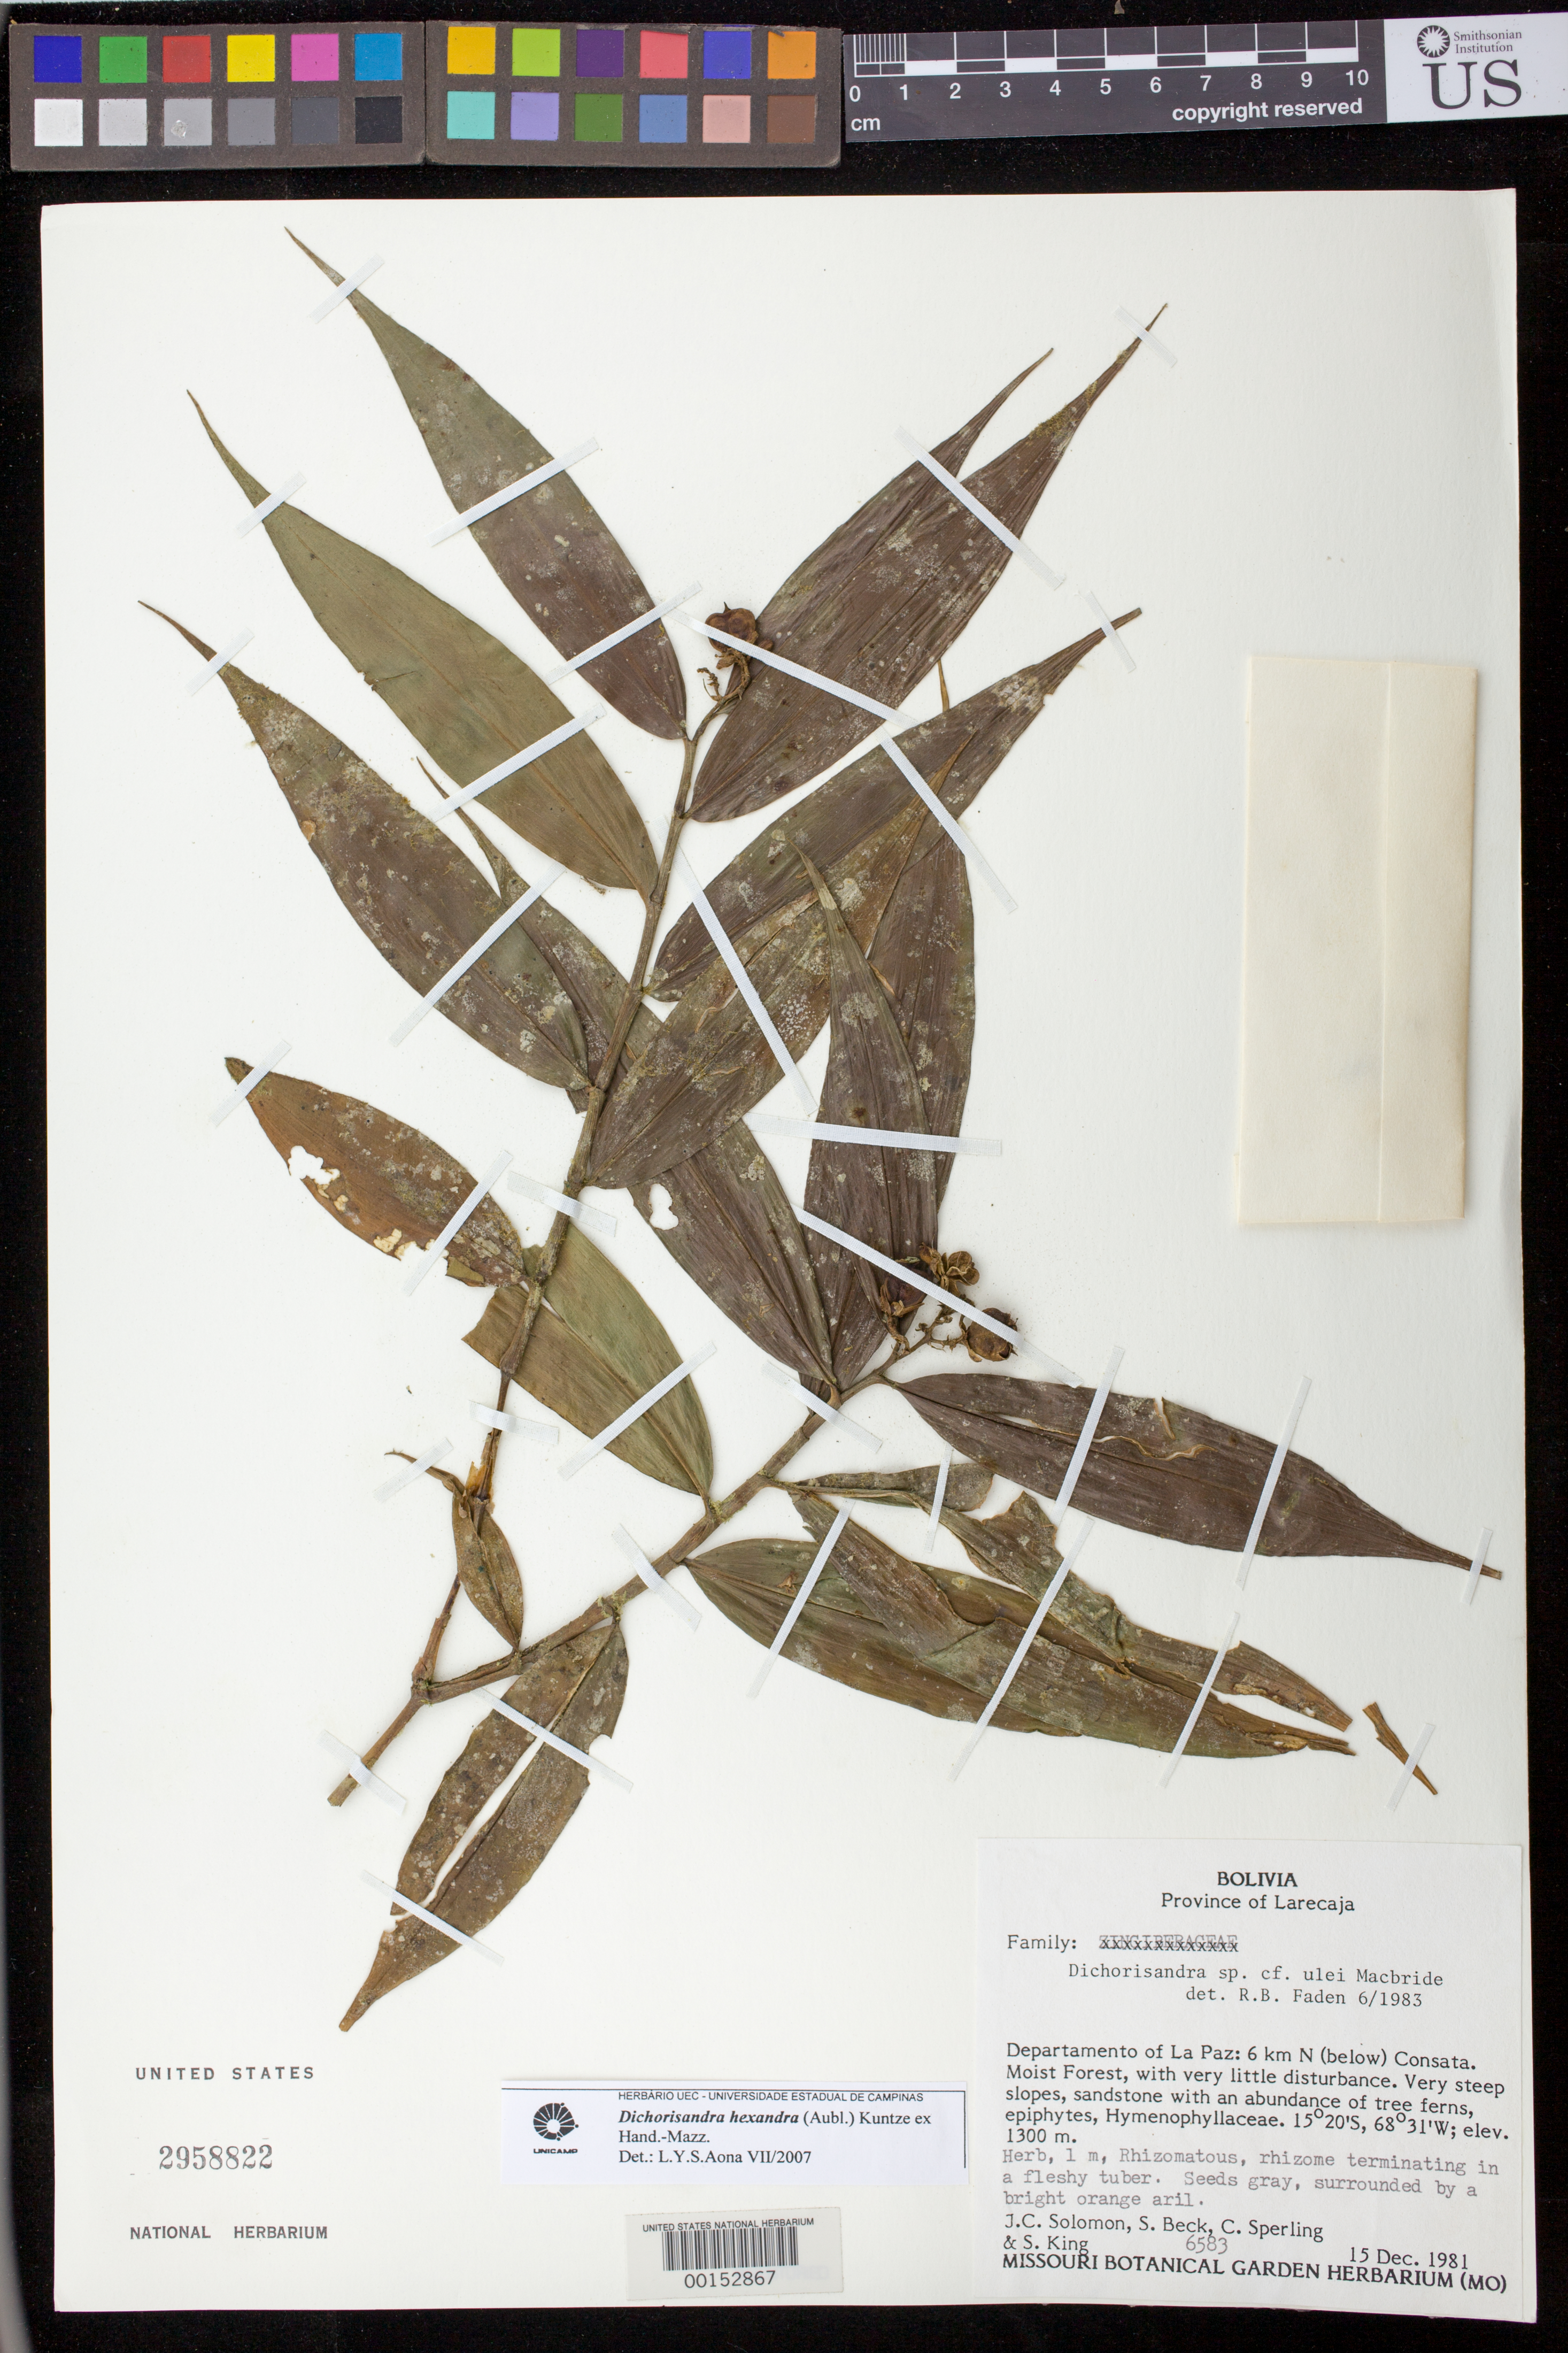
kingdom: Plantae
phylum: Tracheophyta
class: Liliopsida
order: Commelinales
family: Commelinaceae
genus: Dichorisandra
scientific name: Dichorisandra hexandra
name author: (Aubl.) Standl.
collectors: J. C. Solomon, S. G. Beck, C. R. Sperling & S. R. King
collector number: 6583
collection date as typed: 15 Dec 1981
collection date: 1981-12-15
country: Bolivia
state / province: La Paz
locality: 6 km N of Consata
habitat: Moist forest, steep slopes on sandstone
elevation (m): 1300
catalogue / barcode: US 2958822